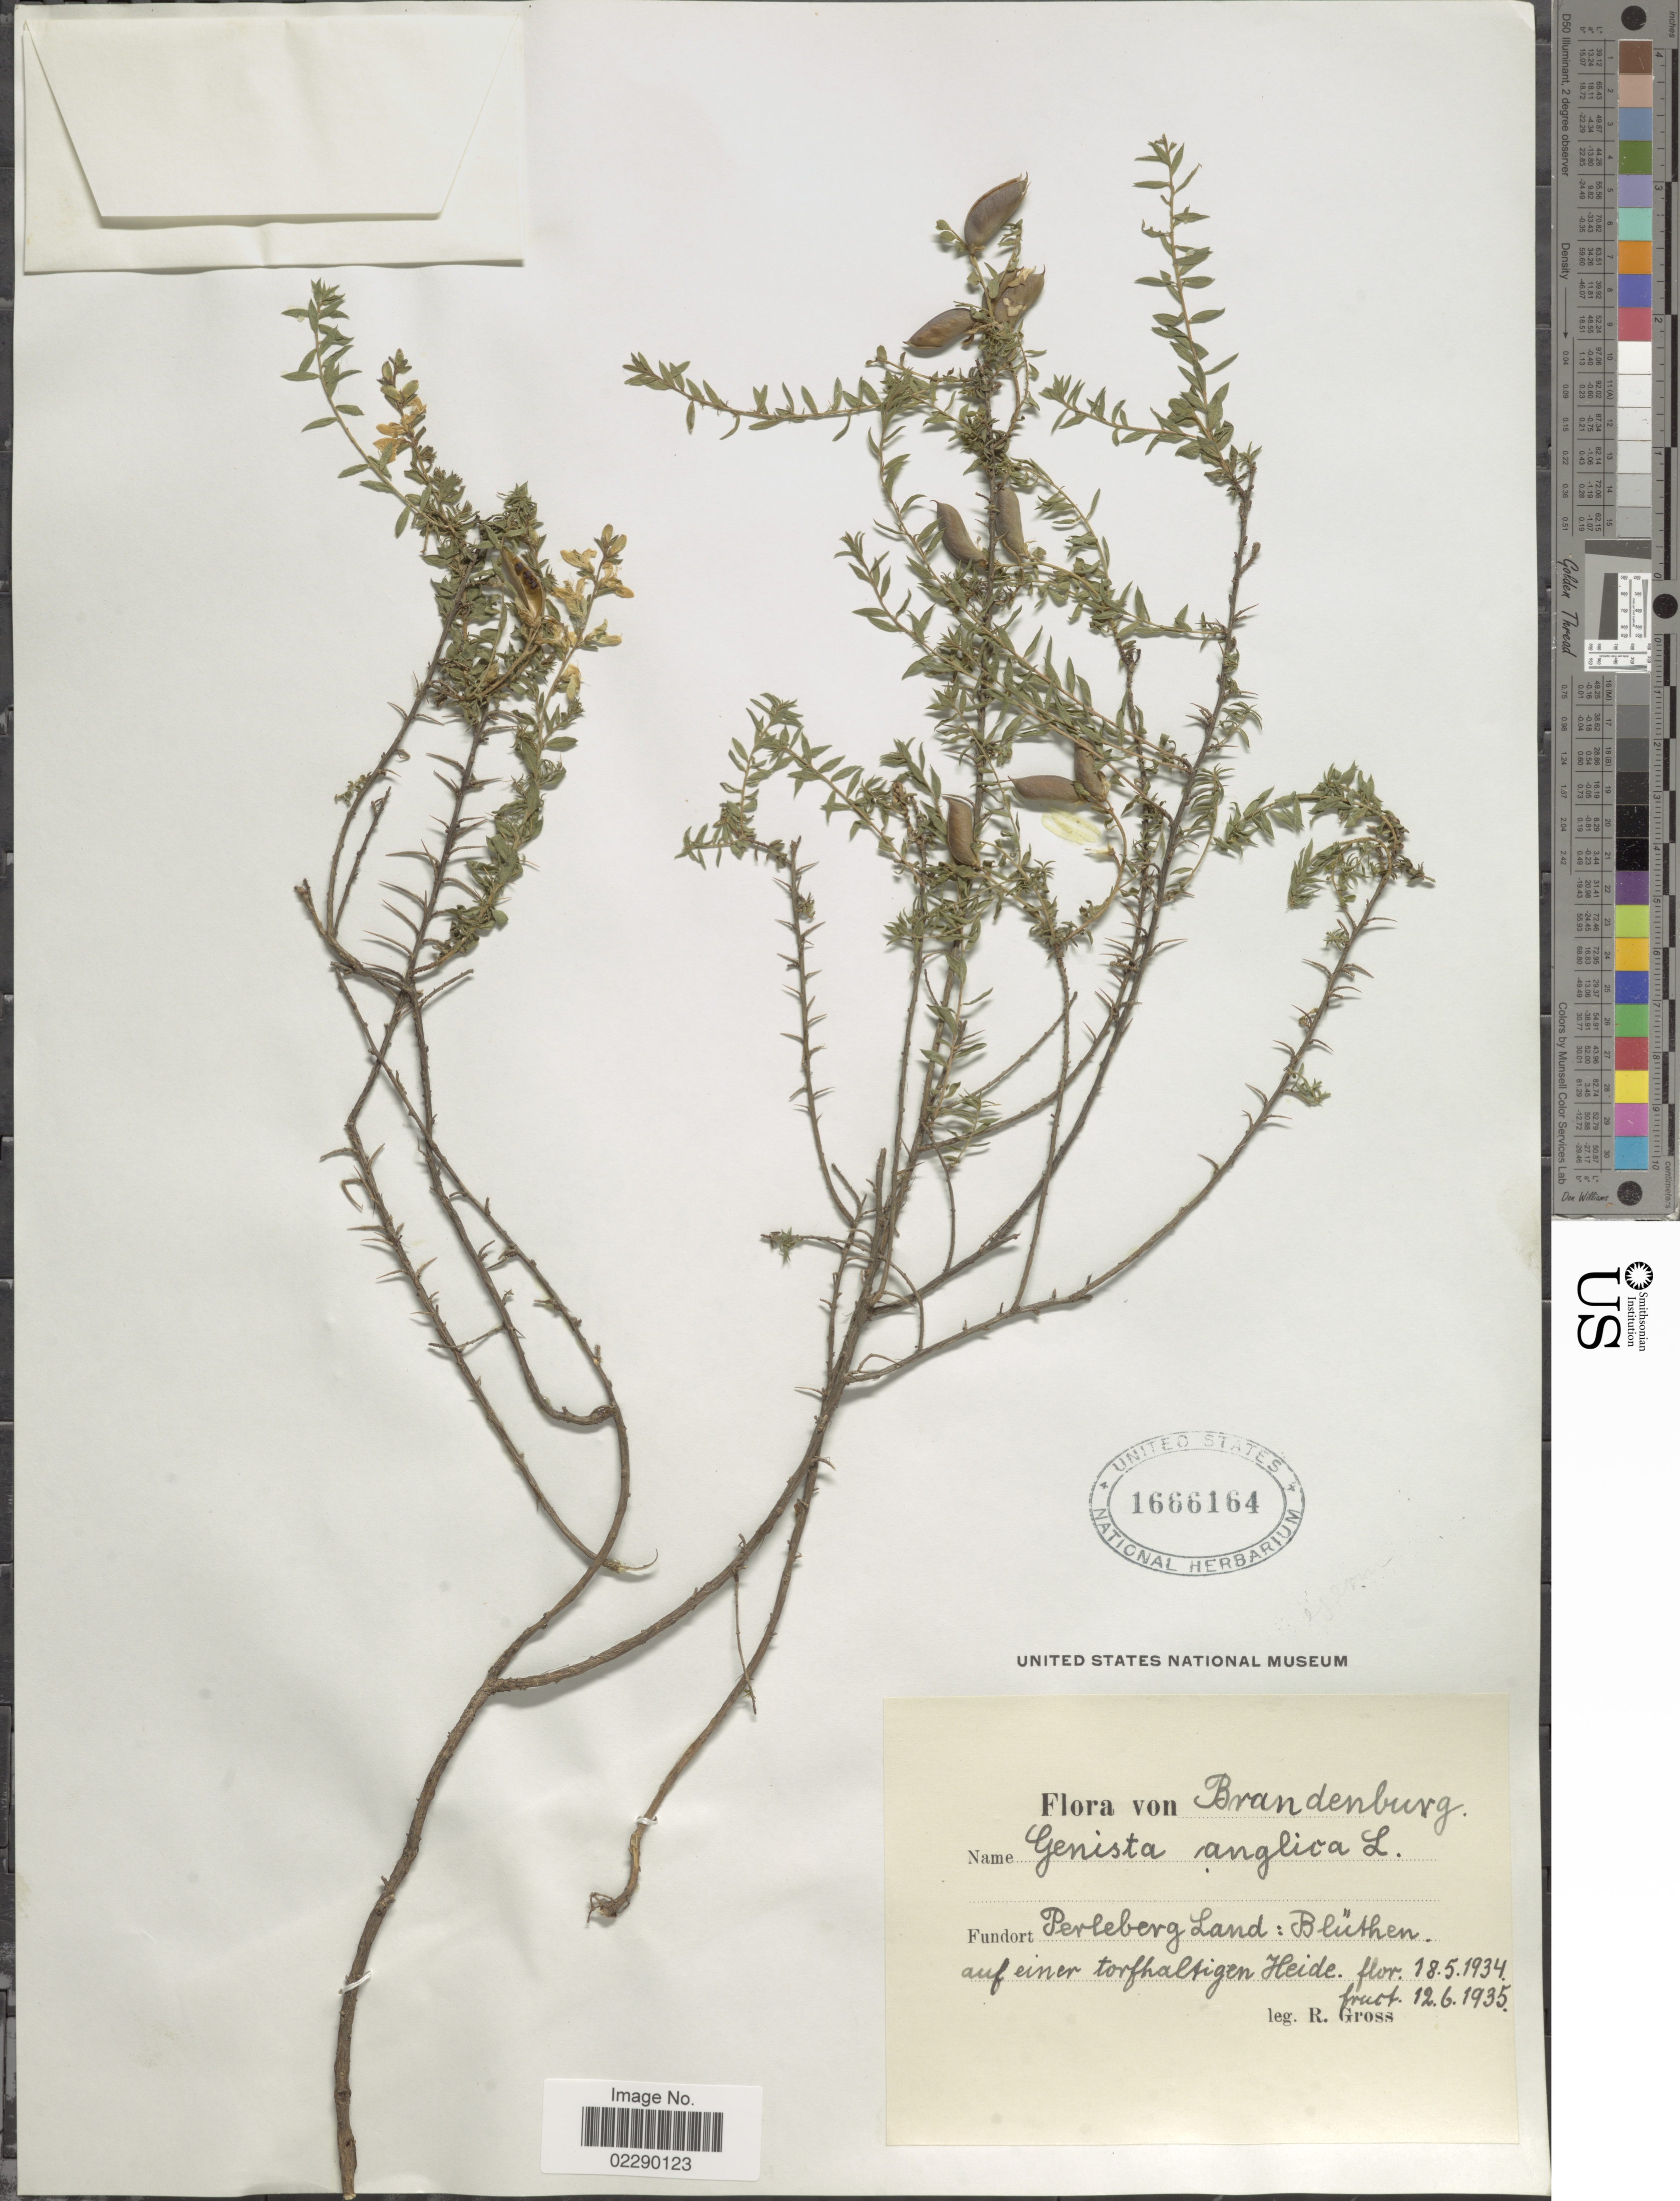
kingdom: Plantae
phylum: Tracheophyta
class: Magnoliopsida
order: Fabales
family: Fabaceae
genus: Genista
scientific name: Genista anglica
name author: L.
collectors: R. Gross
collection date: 1934-05-18/1935-06-12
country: Germany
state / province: Brandenburg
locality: Brandenburg. Perleberg Land: Blüthen, auf einer torfhaltigen Heide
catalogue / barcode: US 1666164